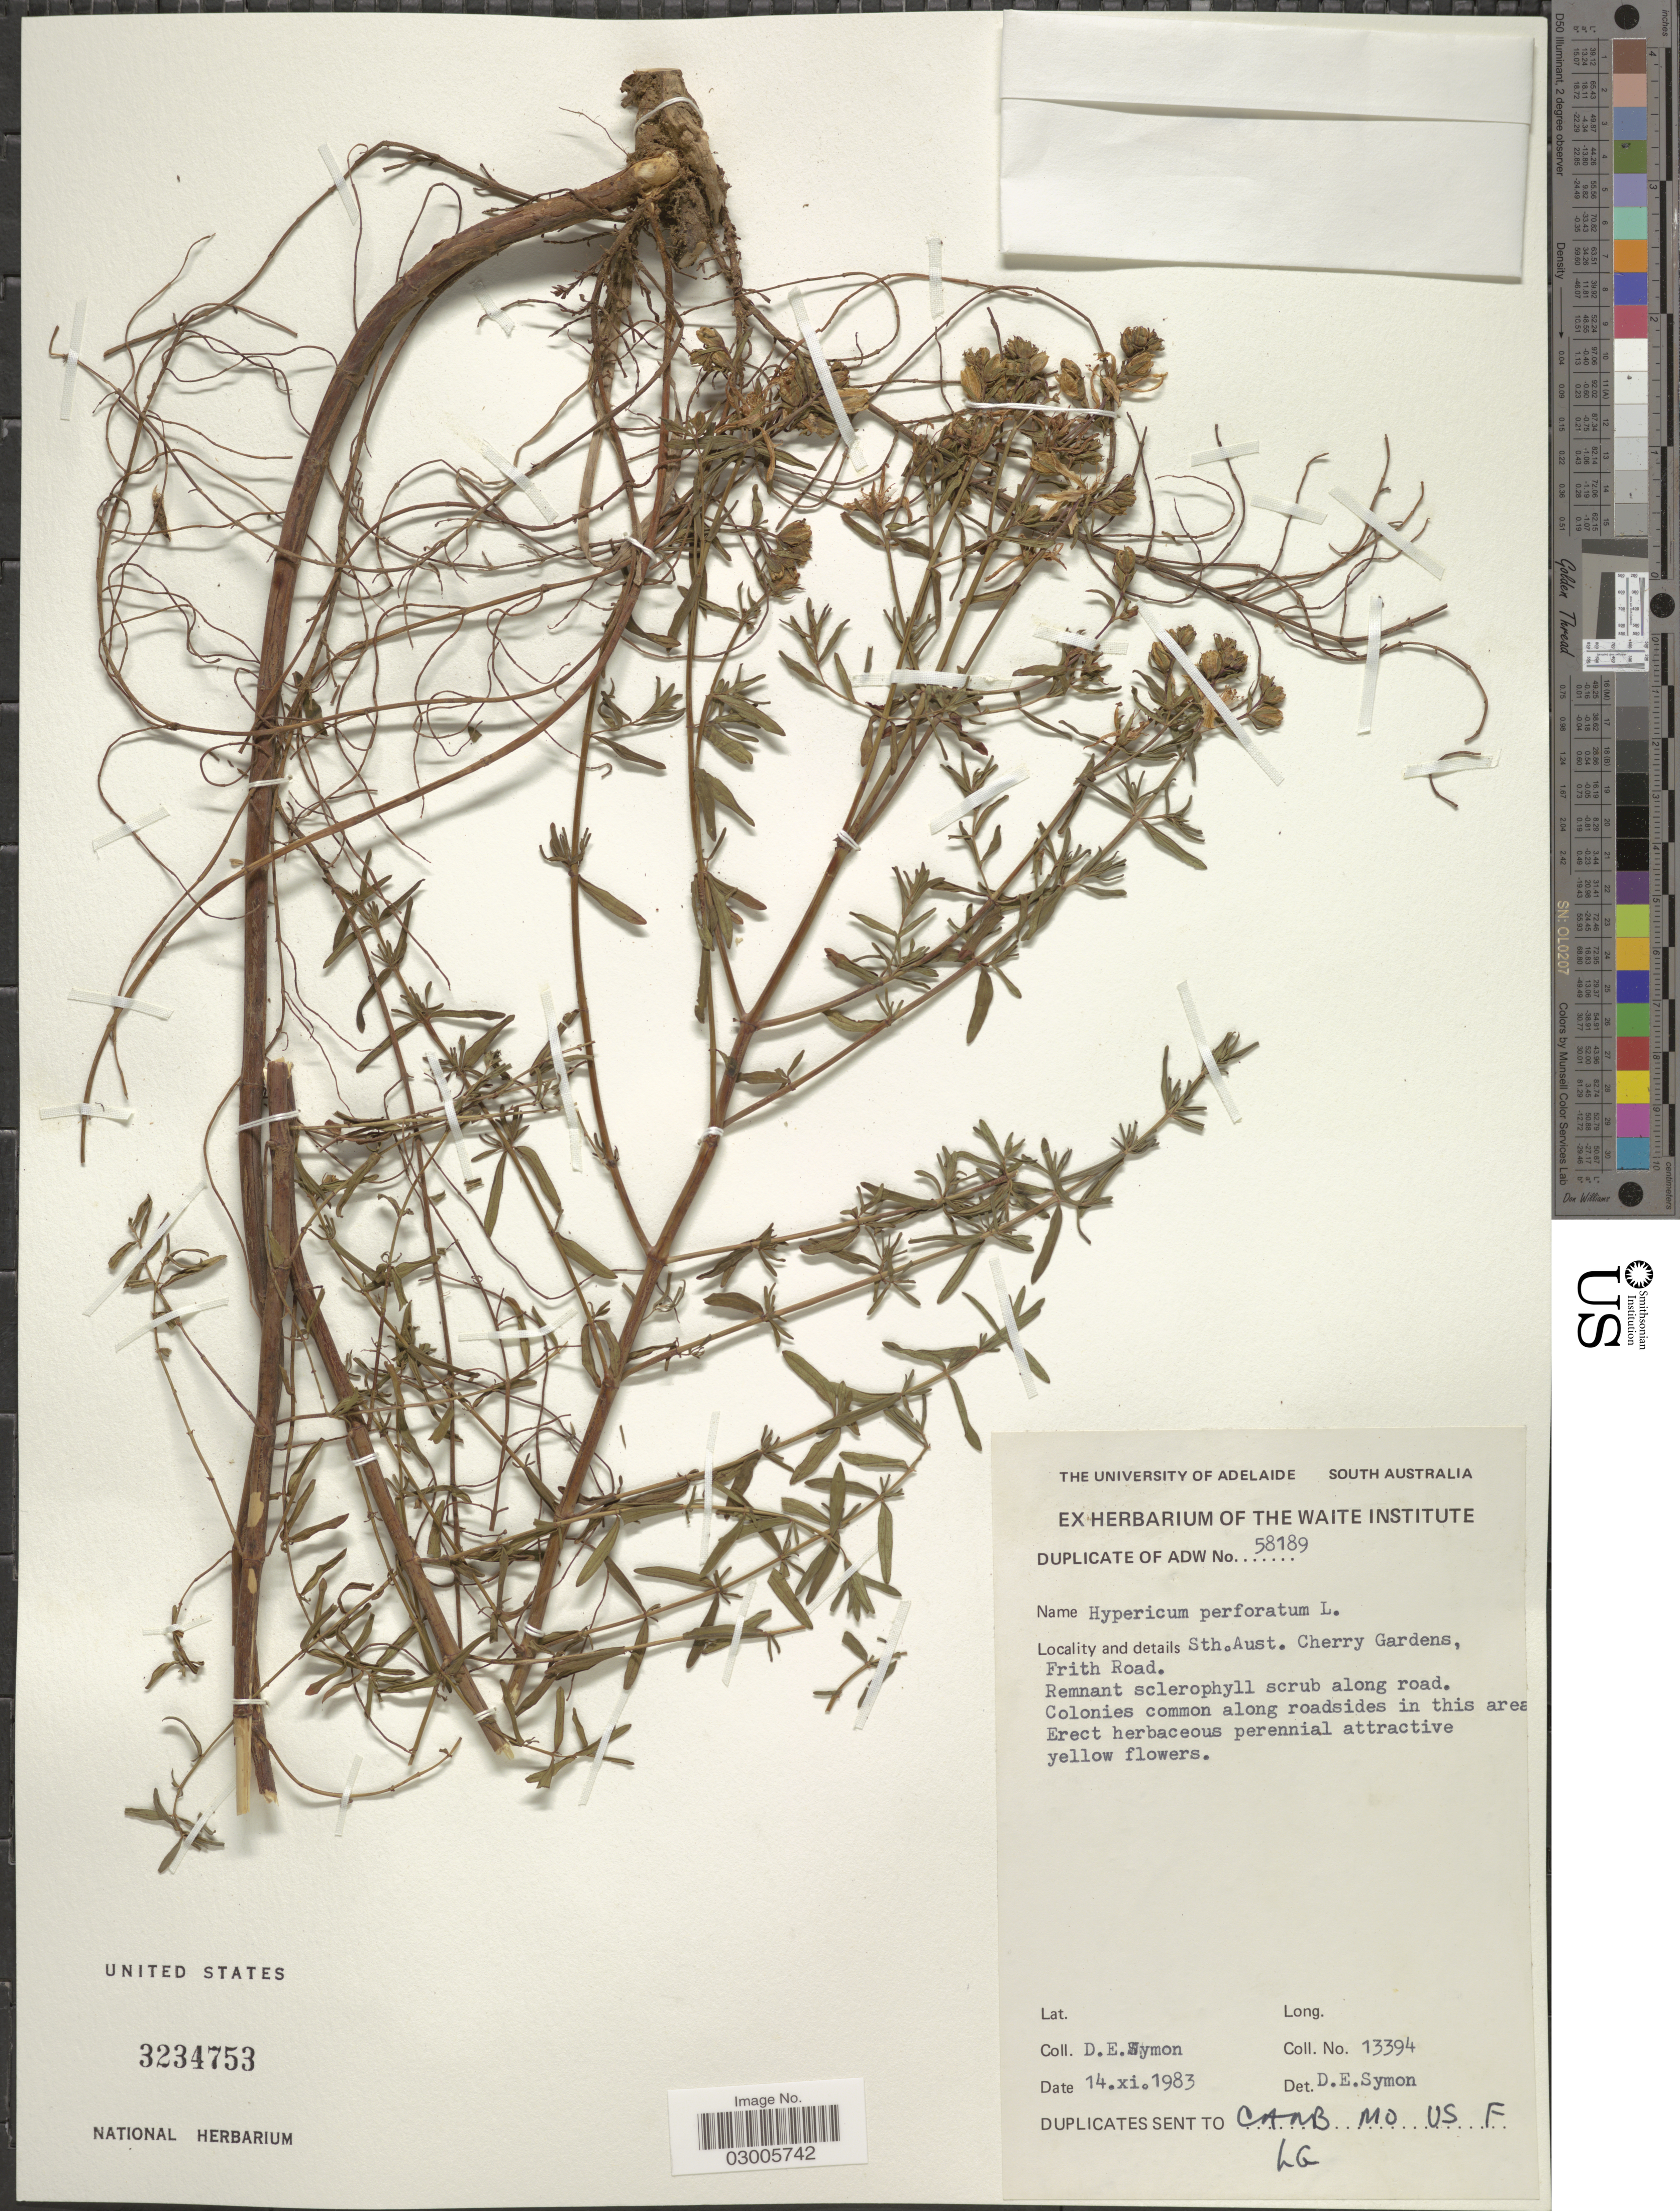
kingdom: Plantae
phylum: Tracheophyta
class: Magnoliopsida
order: Malpighiales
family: Hypericaceae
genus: Hypericum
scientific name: Hypericum perforatum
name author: L.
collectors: D. Symon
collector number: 13394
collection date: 1983-11-14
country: Australia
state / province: South Australia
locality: Sth. Aust. Cherry Gardens, Firth Road.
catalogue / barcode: US 3234753